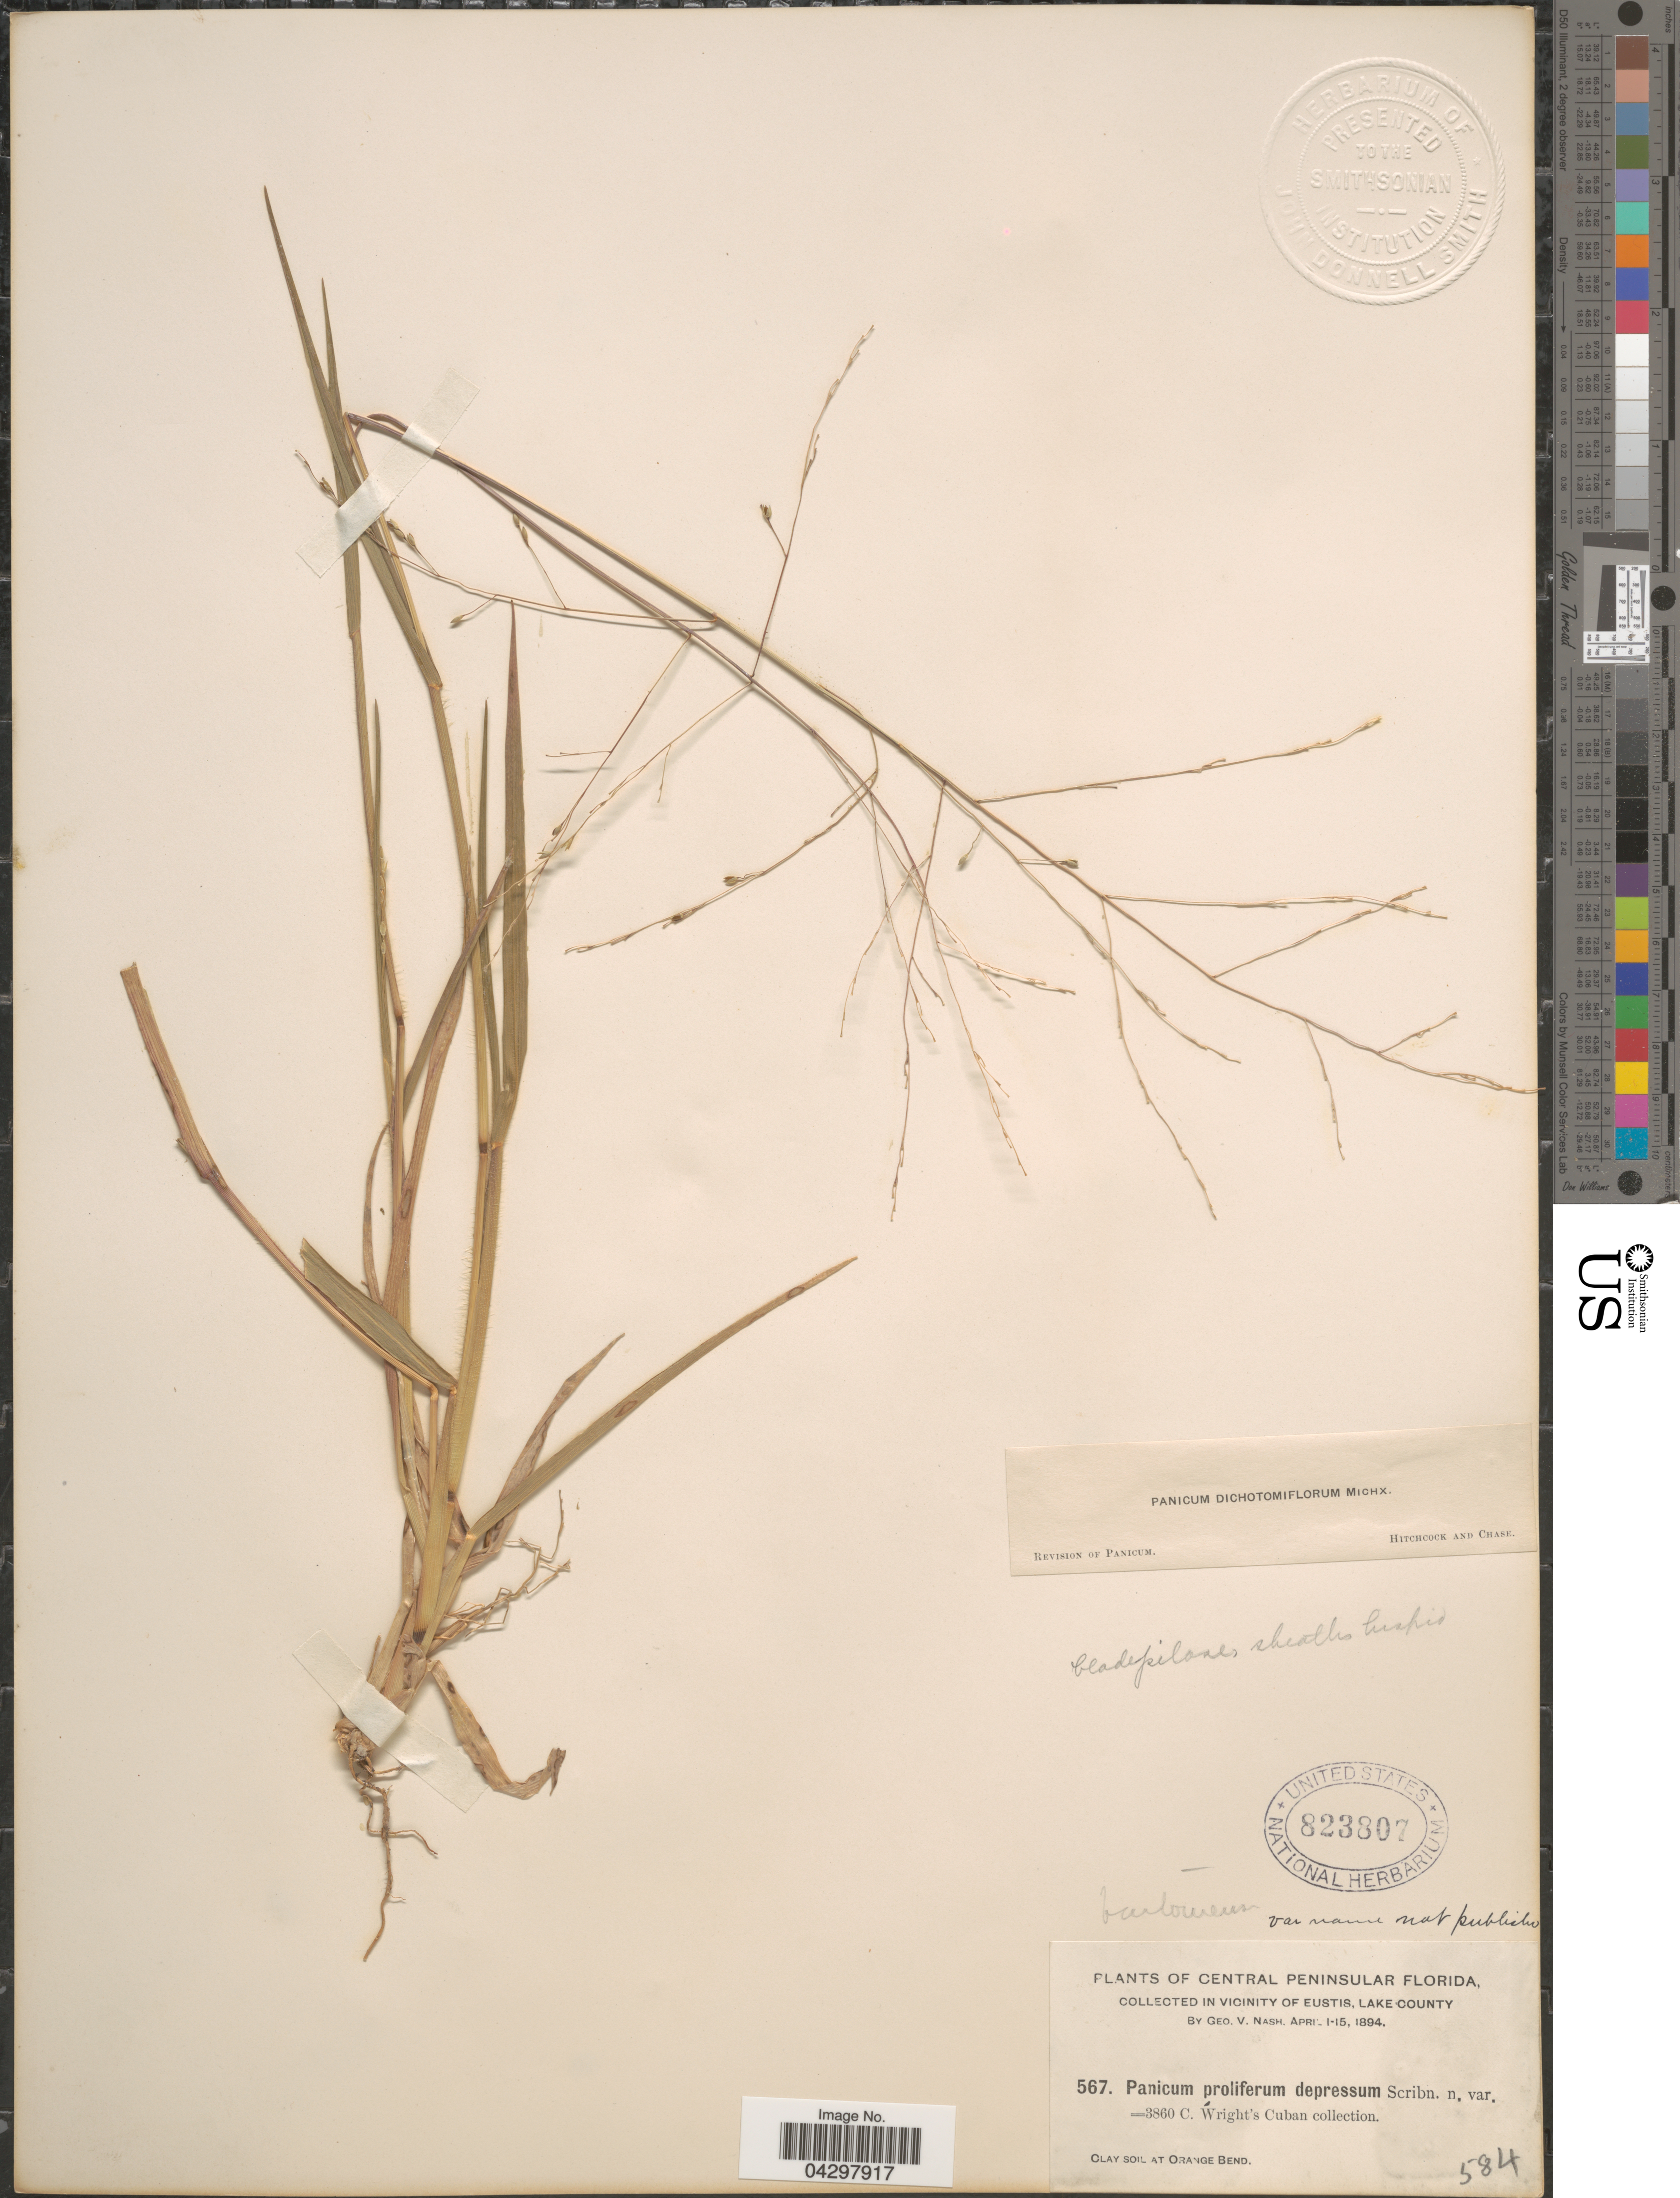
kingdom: Plantae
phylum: Tracheophyta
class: Liliopsida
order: Poales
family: Poaceae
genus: Panicum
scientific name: Panicum dichotomiflorum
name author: Michx.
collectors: G. V. Nash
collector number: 567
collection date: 1894-04-01/1894-04-15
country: United States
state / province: Florida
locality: Central Peninsular Florida. In Vicinity of Eustis, Lake County. At Orange Bend.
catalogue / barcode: US 823807